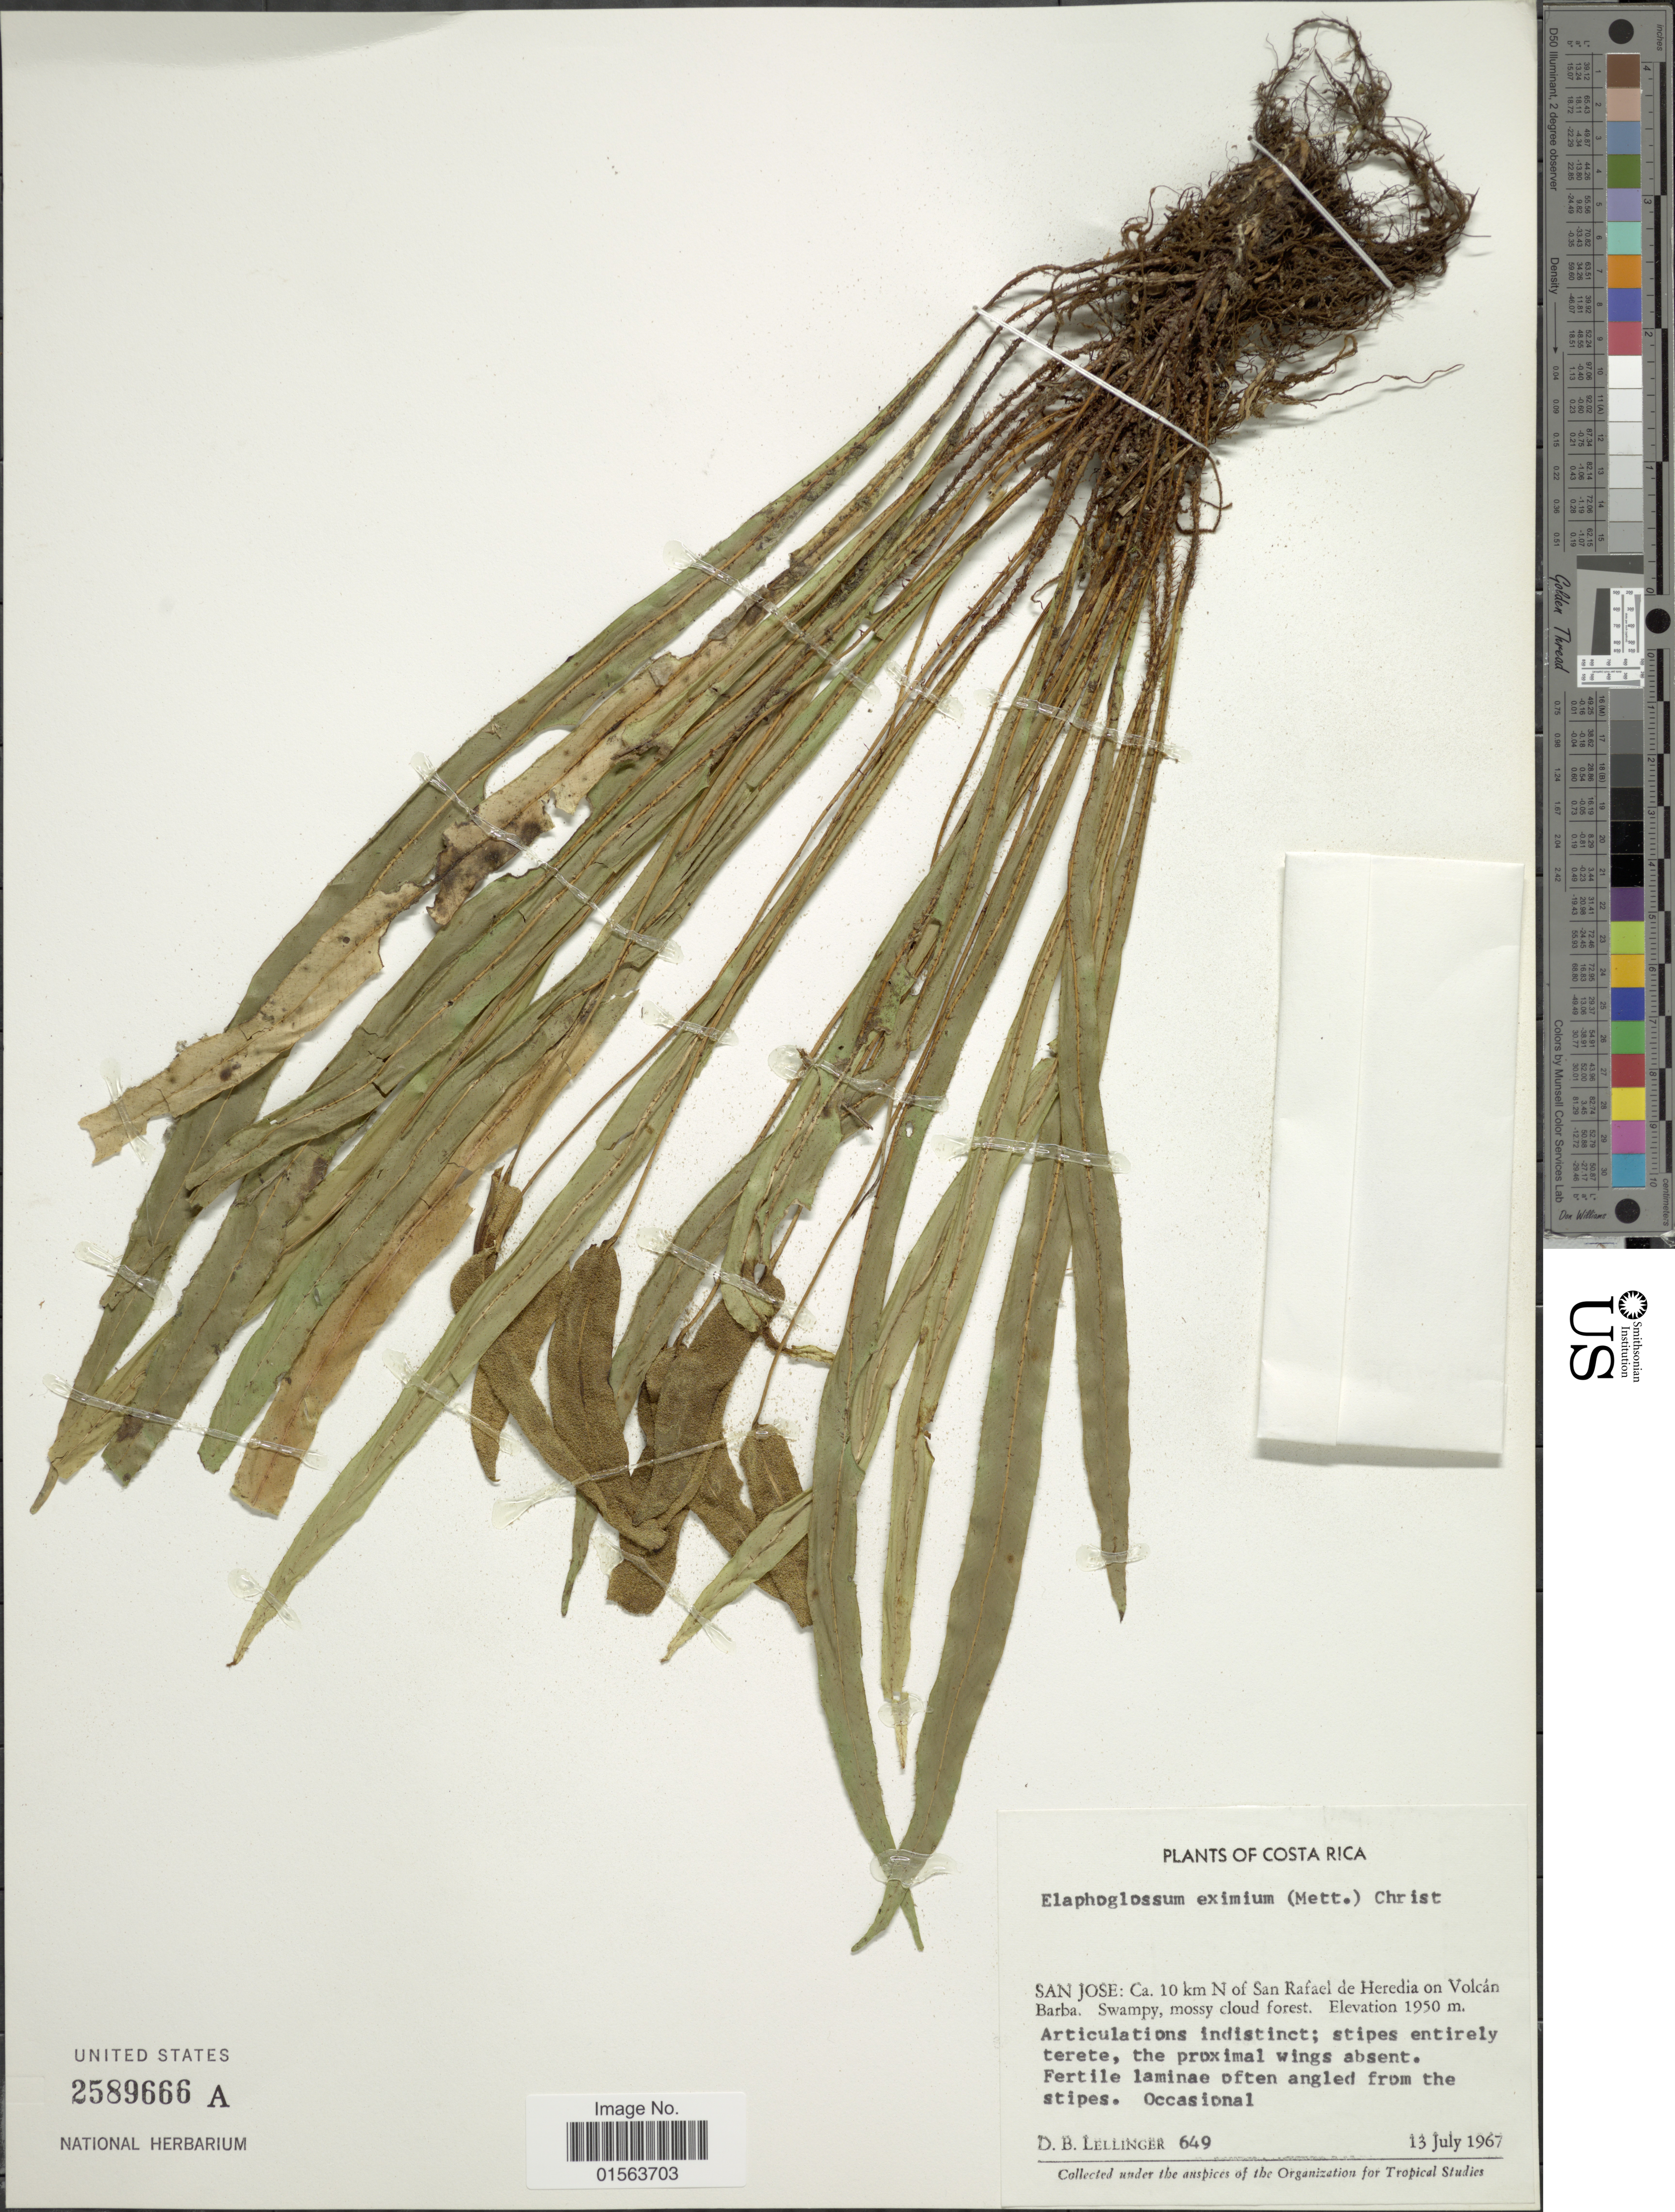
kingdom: Plantae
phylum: Tracheophyta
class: Polypodiopsida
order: Polypodiales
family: Dryopteridaceae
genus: Elaphoglossum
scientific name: Elaphoglossum eximium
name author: (Mett.) Christ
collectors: D. B. Lellinger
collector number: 649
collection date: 1967-07-13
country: Costa Rica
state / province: San José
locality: San Jose: ca 10 km N of San Rafael de Heredia on Volcan Barba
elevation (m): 1950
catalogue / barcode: US 2589666A